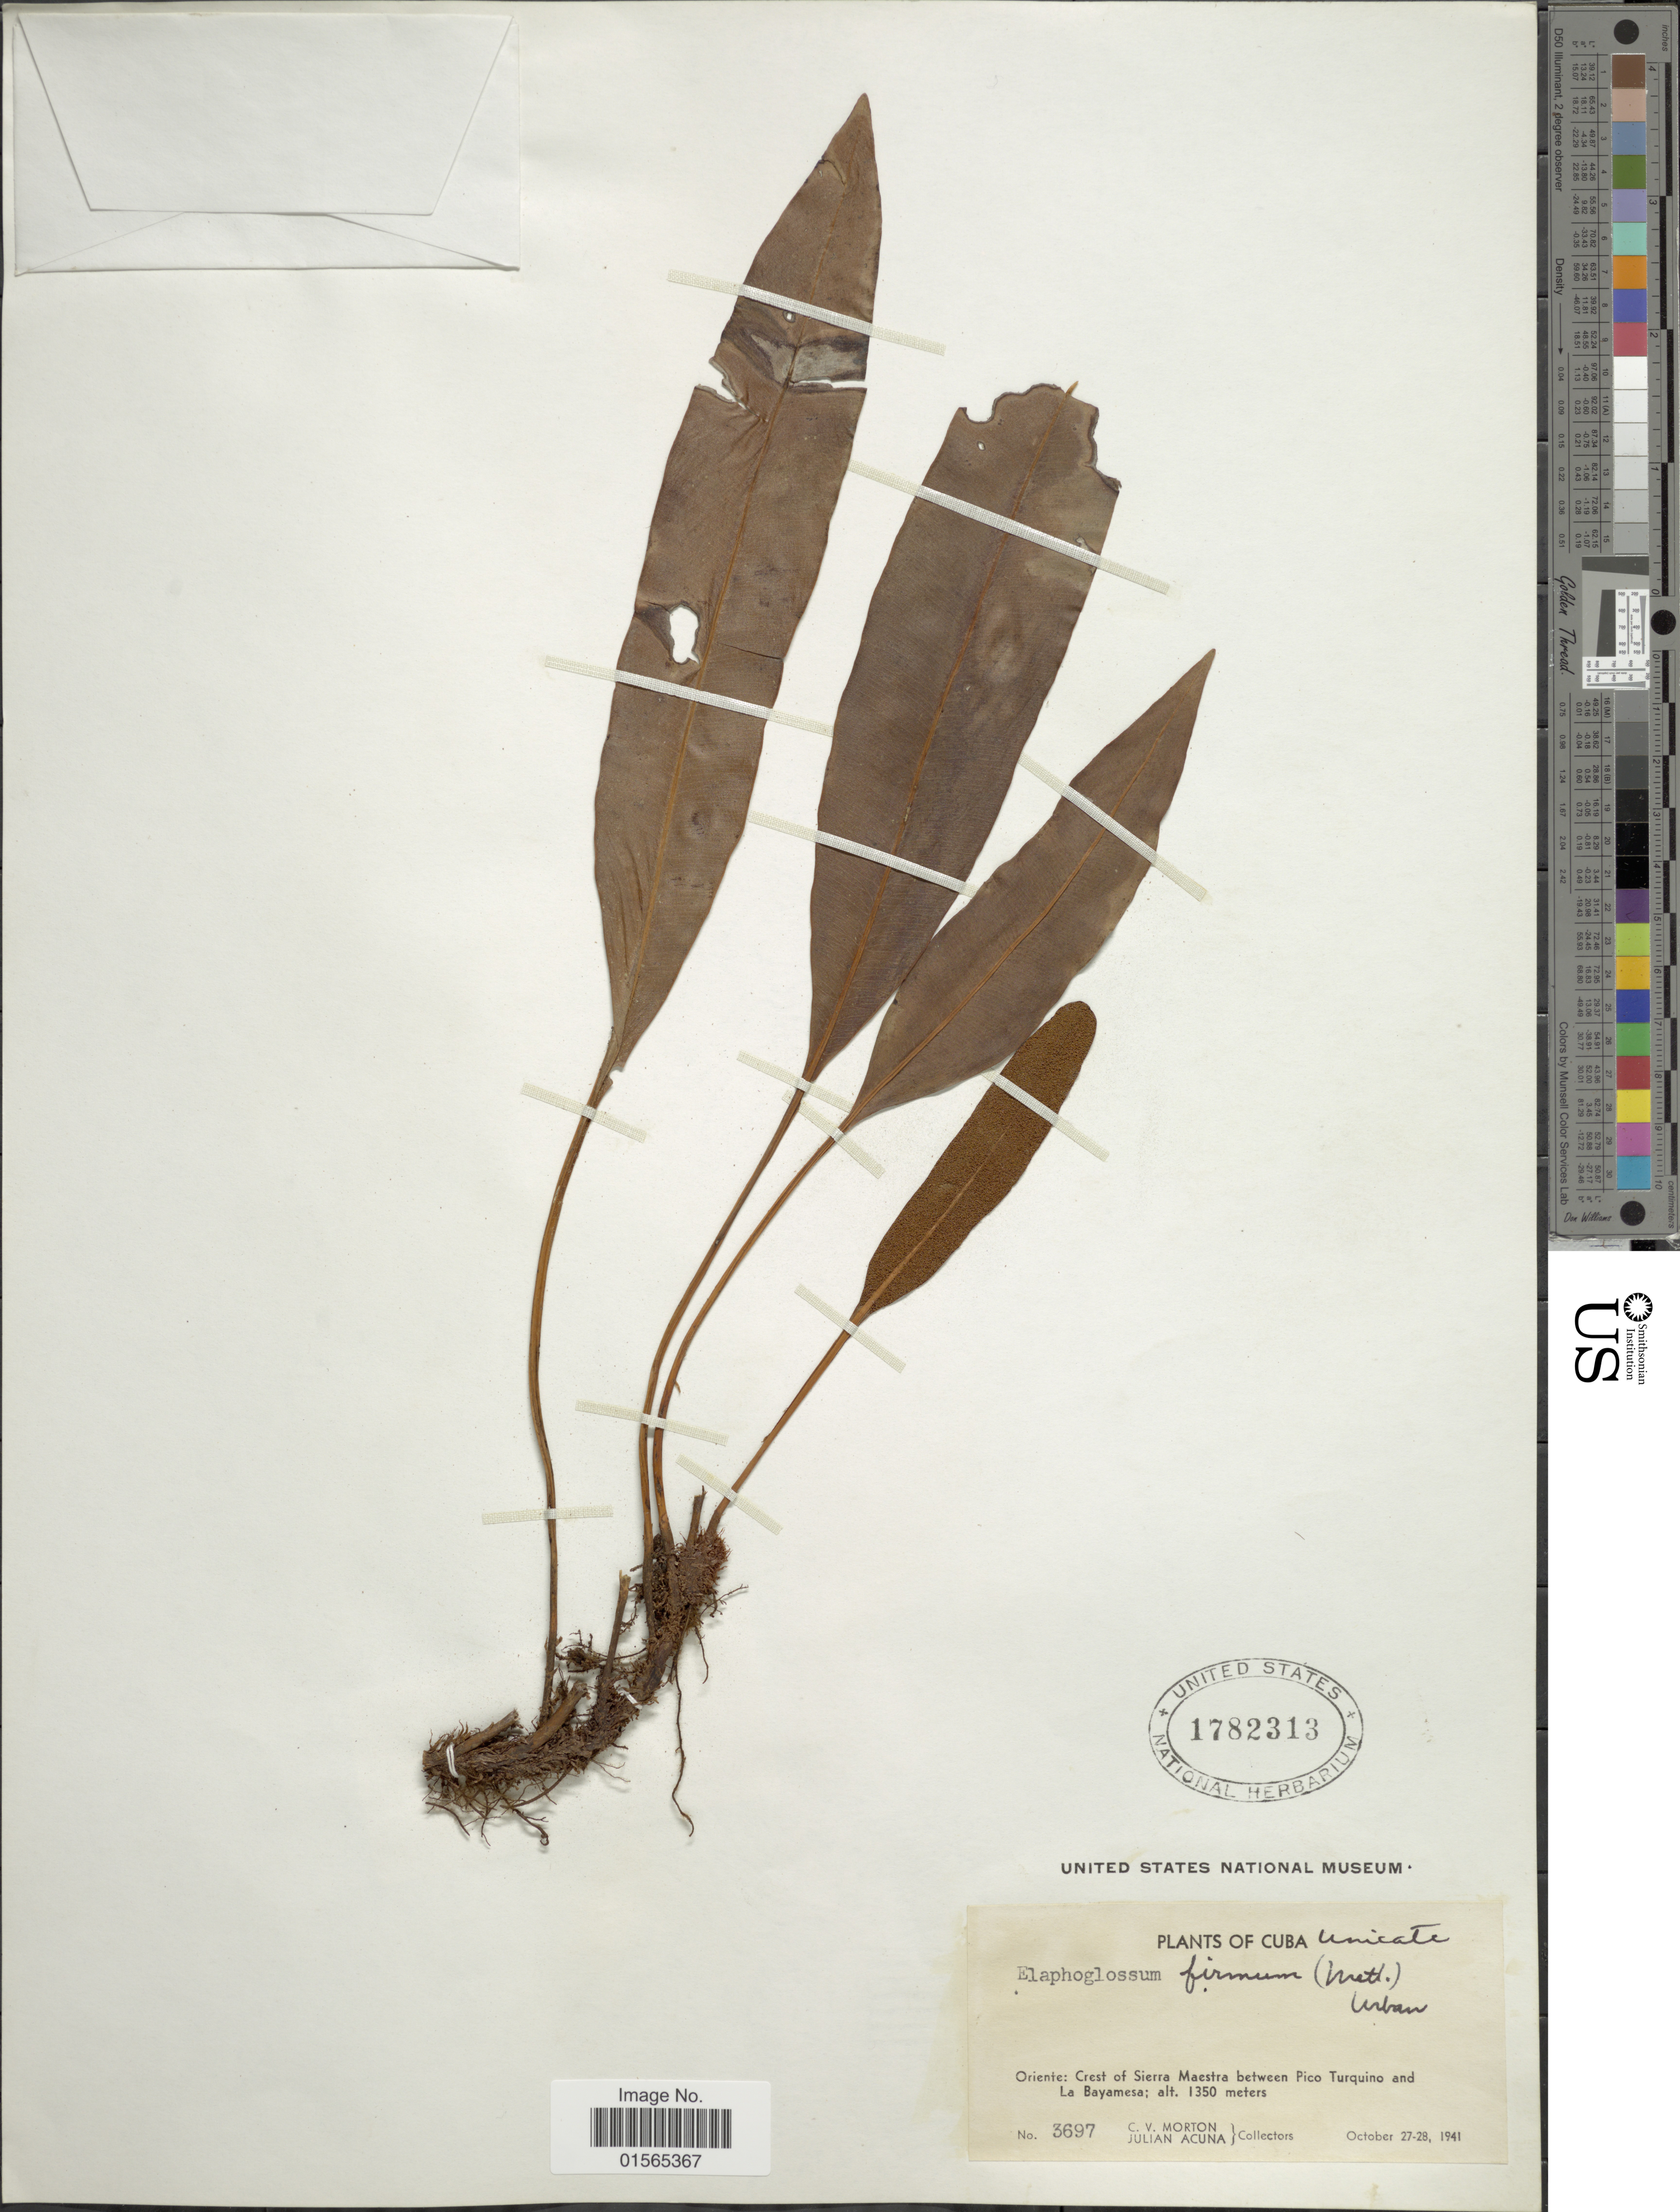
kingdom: Plantae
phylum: Tracheophyta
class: Polypodiopsida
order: Polypodiales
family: Dryopteridaceae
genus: Elaphoglossum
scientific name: Elaphoglossum firmum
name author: (Mett.) Urb.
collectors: C. V. Morton & J. B. Acuña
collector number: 3697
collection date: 1941-10-27/1941-10-28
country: Cuba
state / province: Oriente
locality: Crest of Sierra Maestra between Pico Turquino and La Bayamesa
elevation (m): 1350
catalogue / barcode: US 1782313